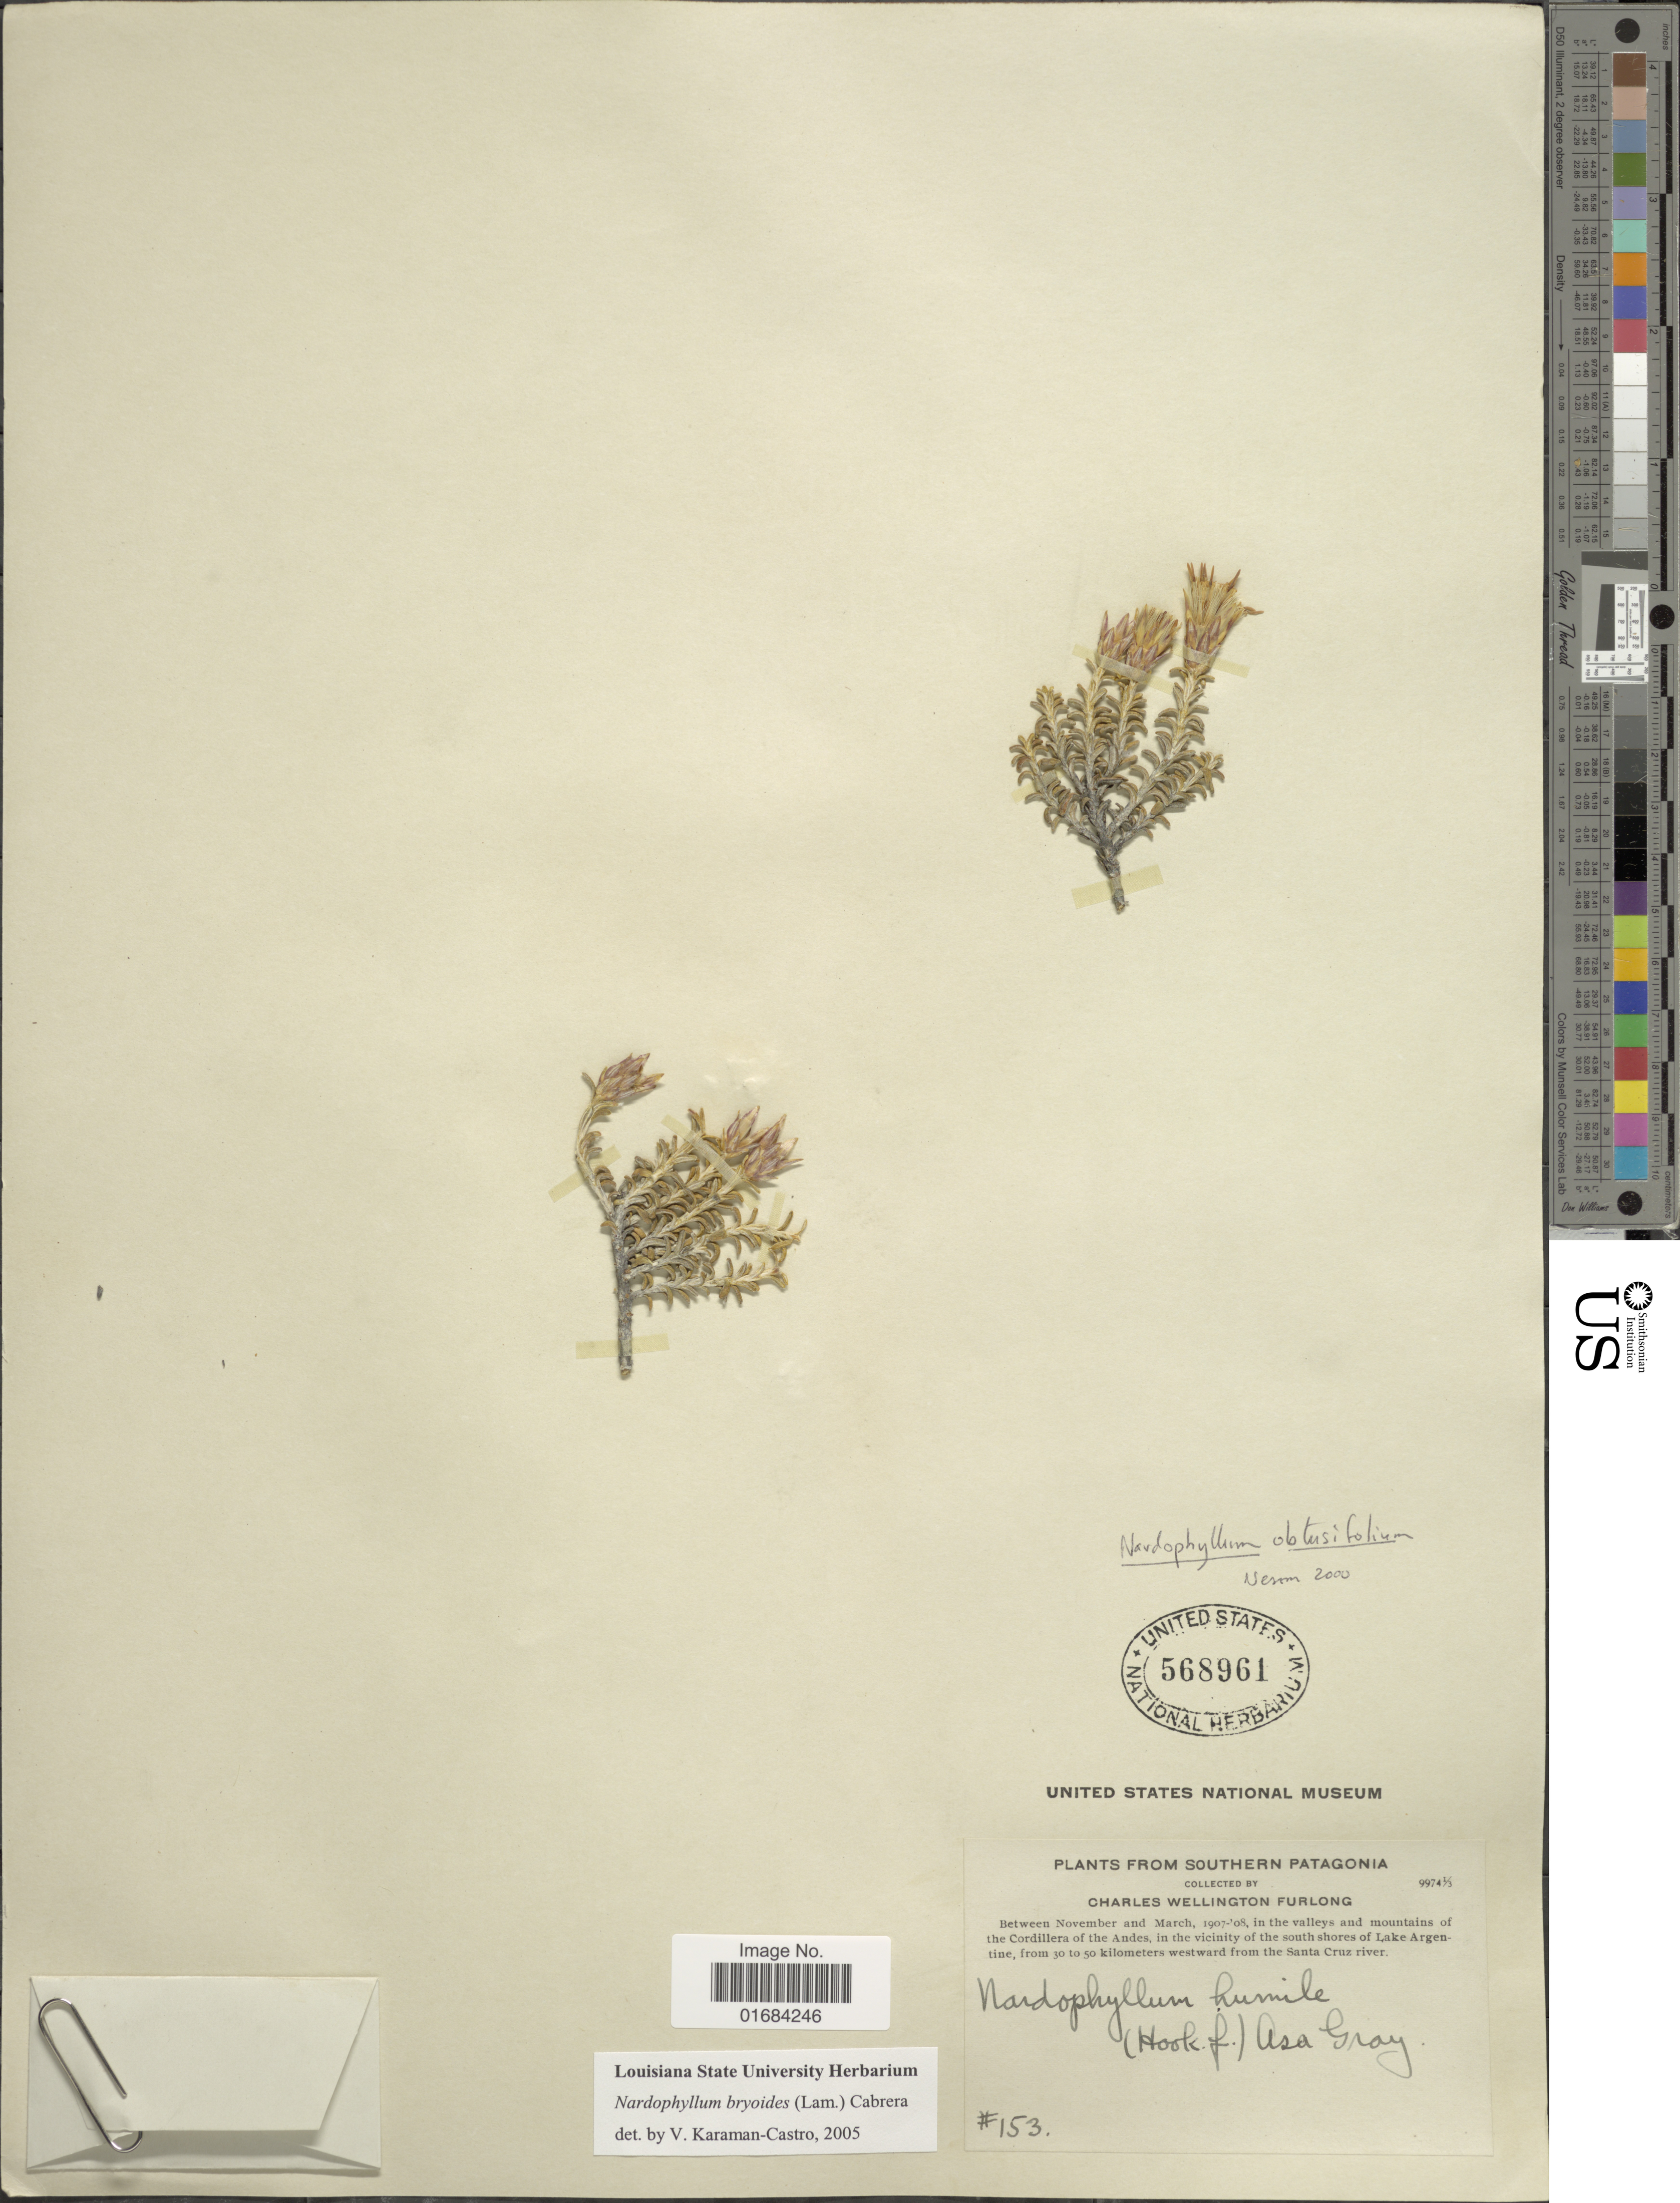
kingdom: Plantae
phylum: Tracheophyta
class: Magnoliopsida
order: Asterales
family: Asteraceae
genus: Nardophyllum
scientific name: Nardophyllum bryoides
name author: (Lam.) Cabrera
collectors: C. Furlong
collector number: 153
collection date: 1907-11/1908-03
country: Chile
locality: Southern Patagonia, in the valleys and mountains of the Cordillera of the Andes, in the vicinity of the south shores of Lake Argentina, from 30 to 50 kilometers westward from the Santa Cruz River.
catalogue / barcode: US 568961